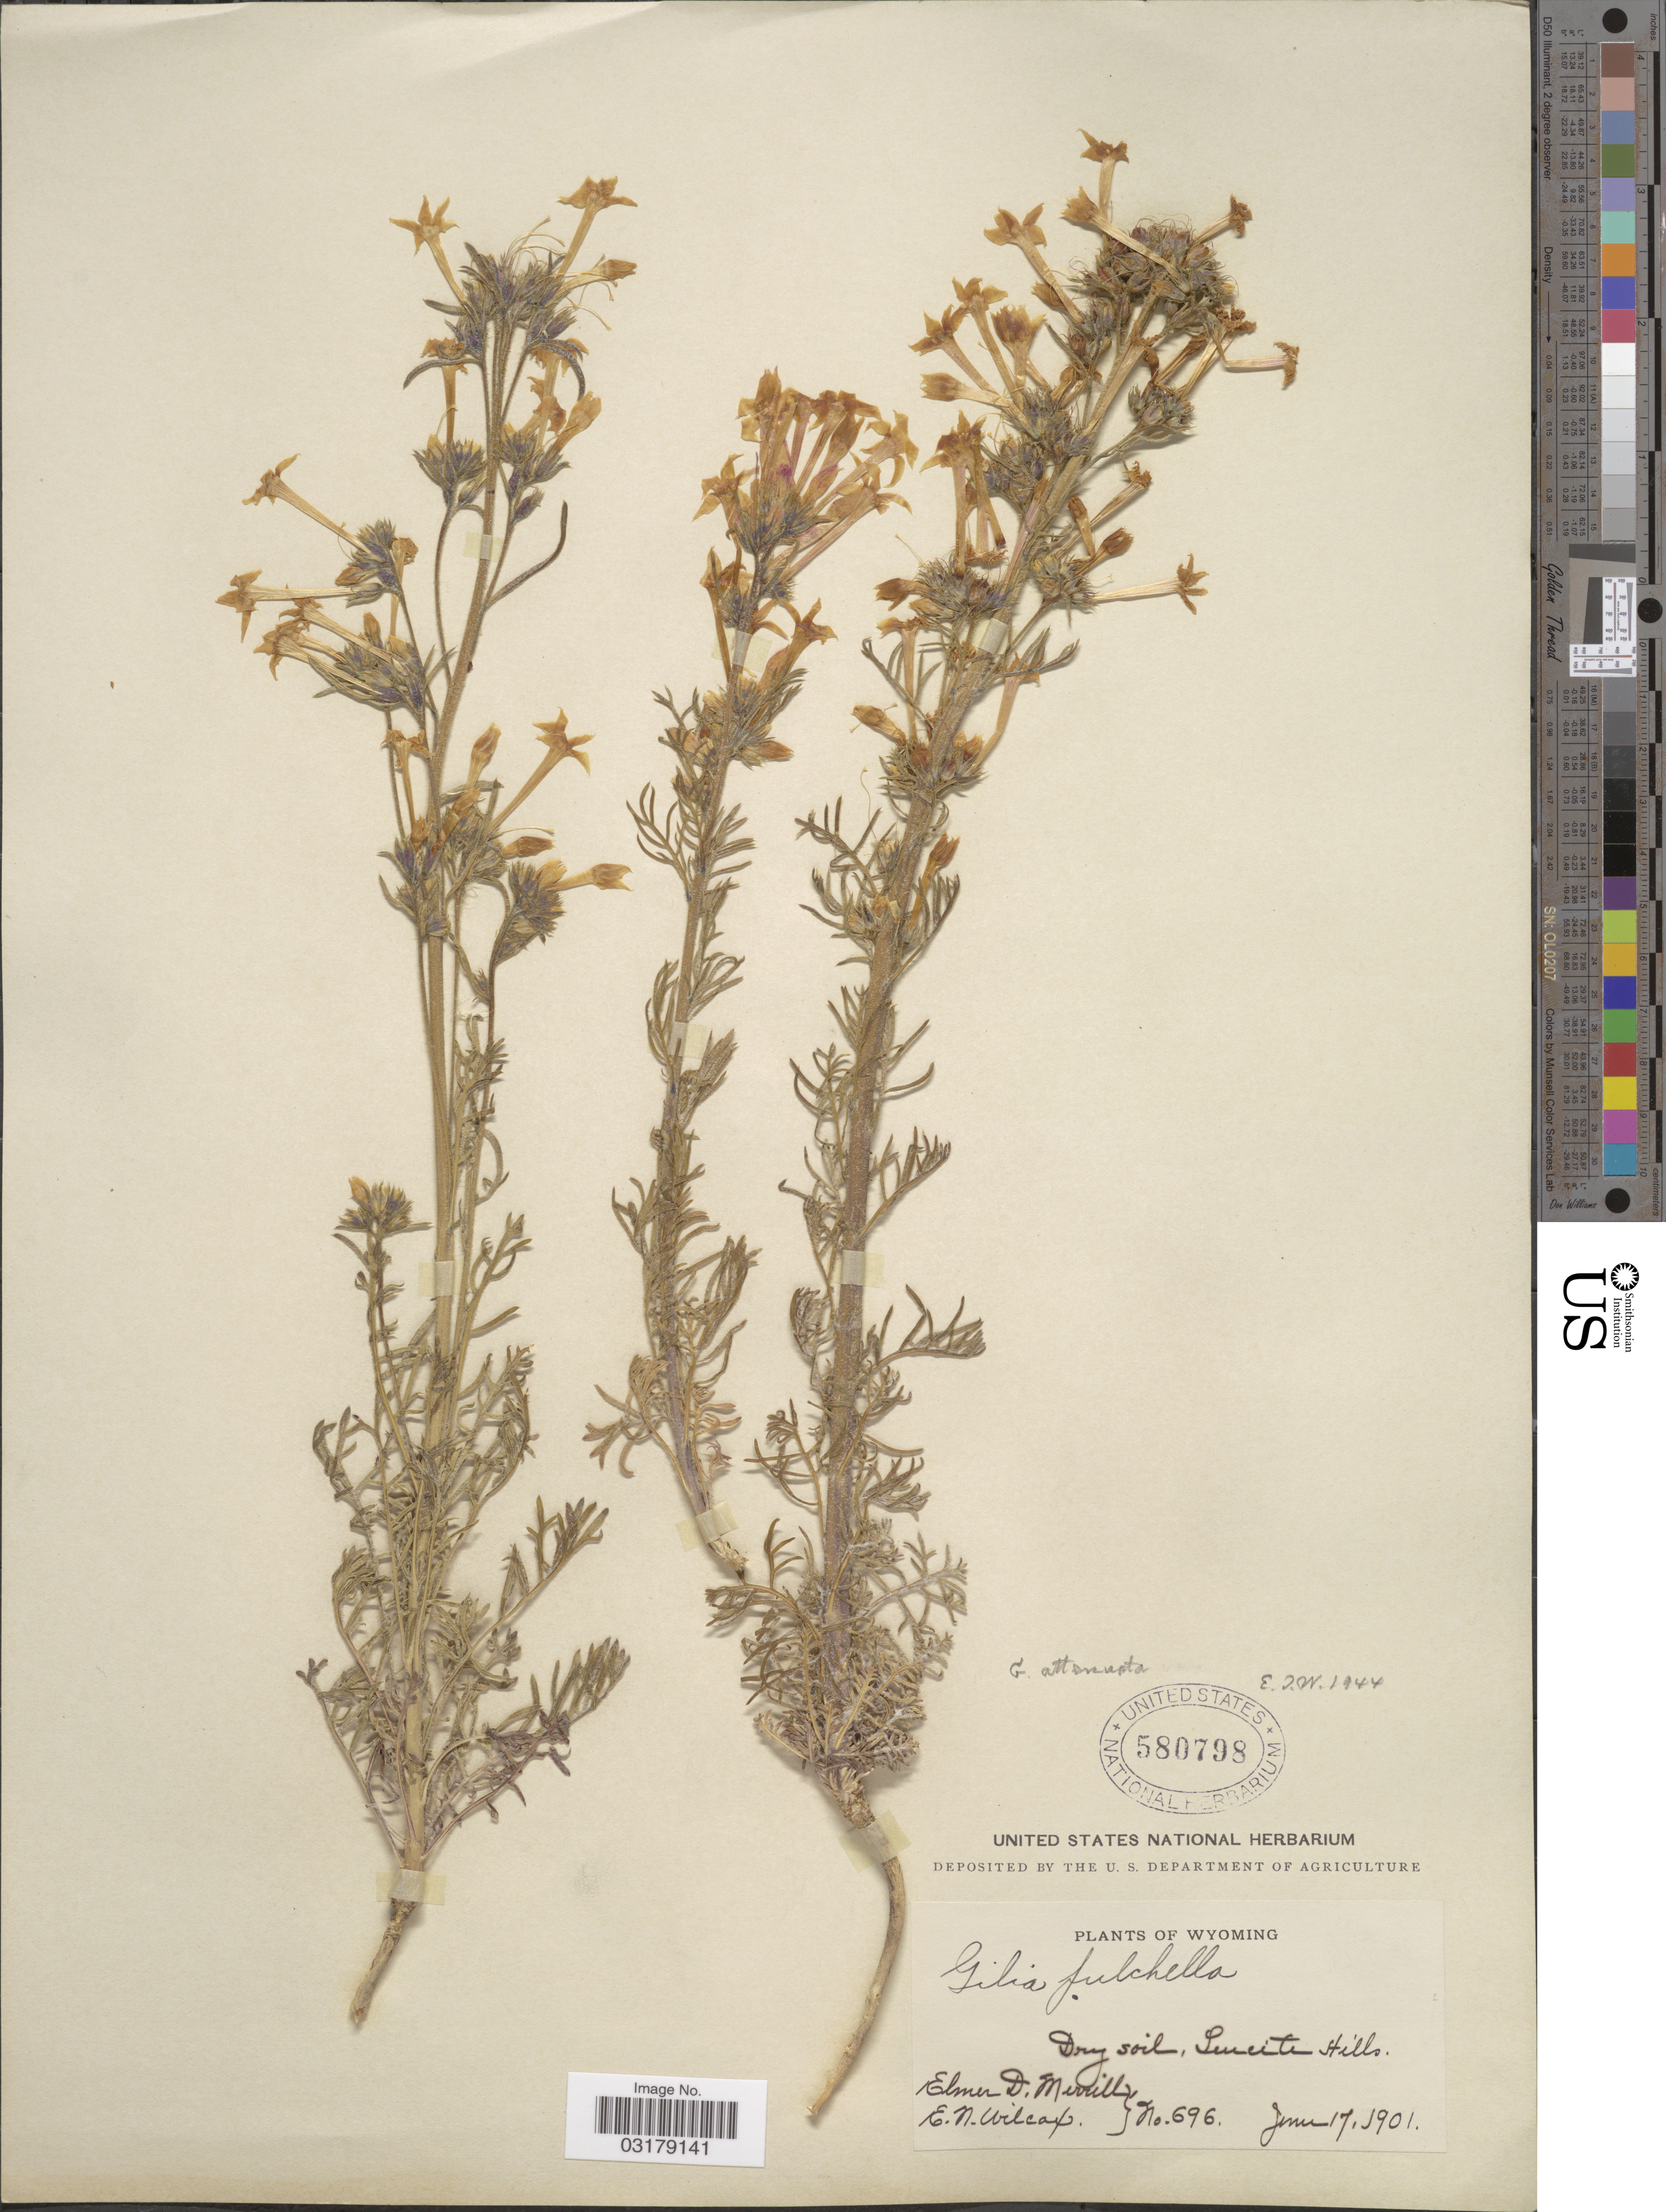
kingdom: Plantae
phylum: Tracheophyta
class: Magnoliopsida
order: Ericales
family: Polemoniaceae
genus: Ipomopsis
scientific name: Ipomopsis aggregata subsp. attenuata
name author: (A. Gray) V.E. Grant & A.D. Grant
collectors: E. D. Merrill & E. Wilcox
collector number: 696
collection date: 1901-06-17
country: United States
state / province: Wyoming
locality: Leucite Hills.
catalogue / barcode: US 580798